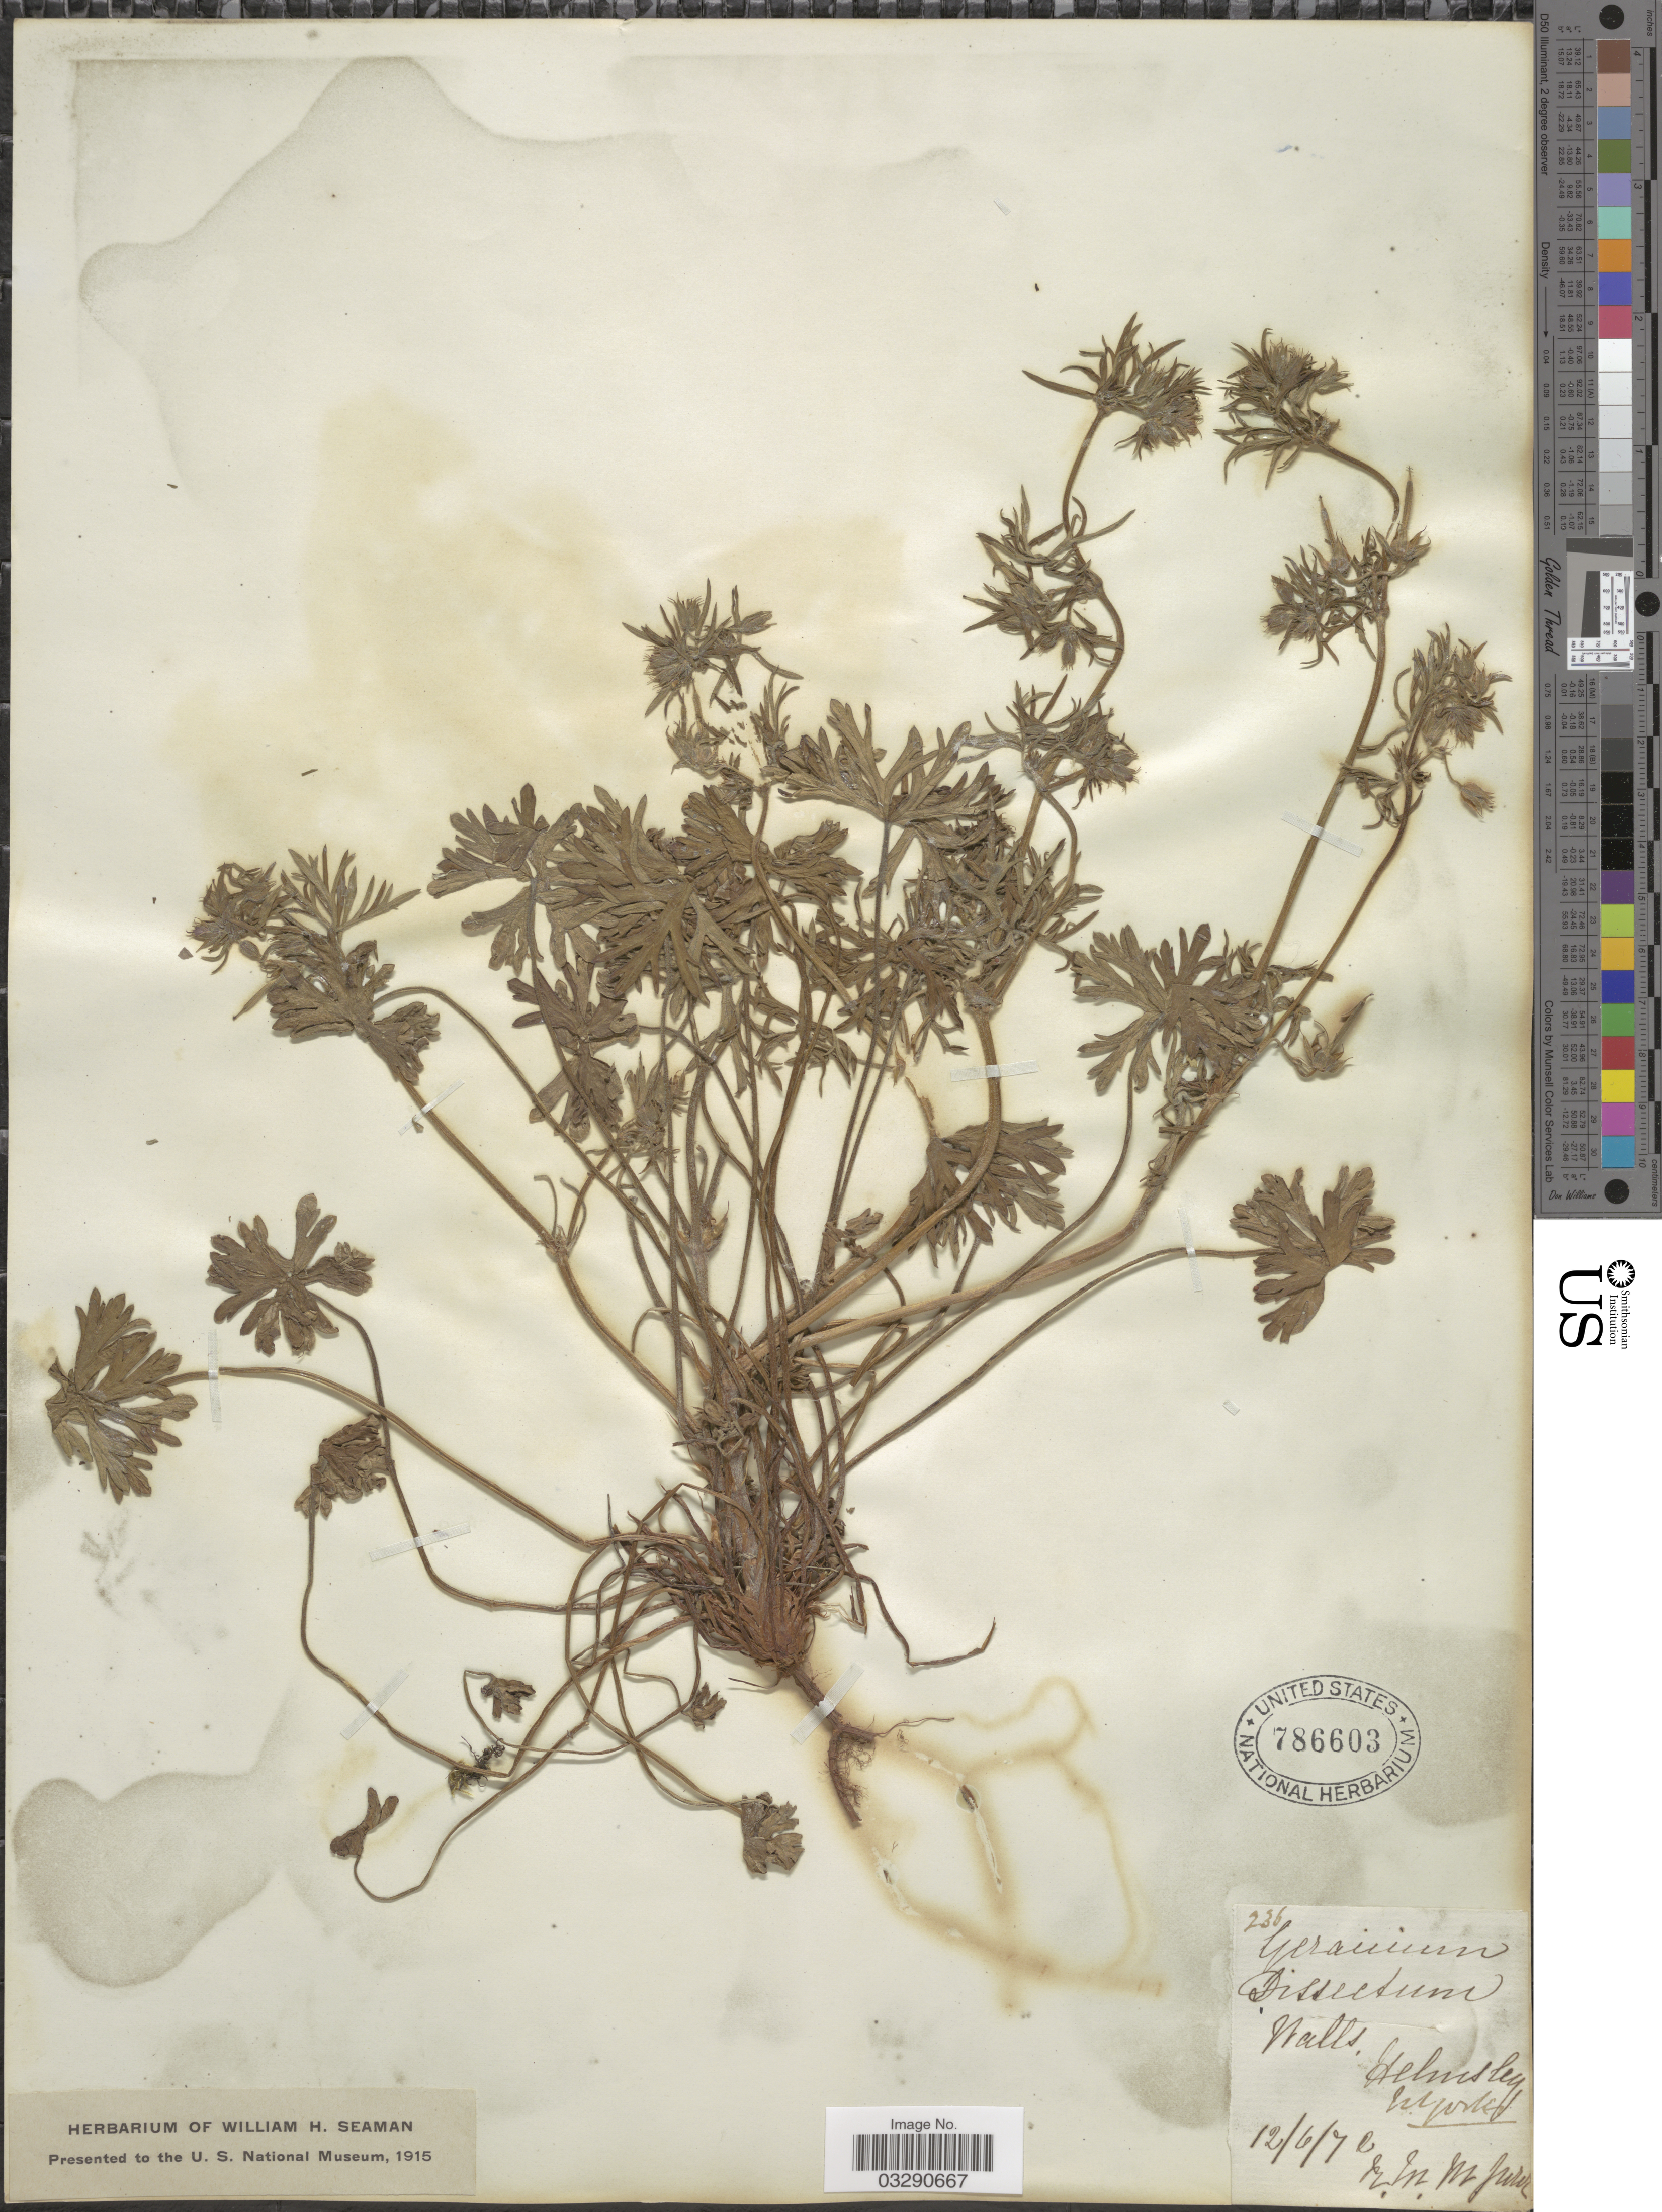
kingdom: Plantae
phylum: Tracheophyta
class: Magnoliopsida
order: Geraniales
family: Geraniaceae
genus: Geranium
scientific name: Geranium dissectum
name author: L.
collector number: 236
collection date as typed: Transcribed d/m/y: 12/6/72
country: United Kingdom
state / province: England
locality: Helmsley. N. Yorks.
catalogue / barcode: US 786603